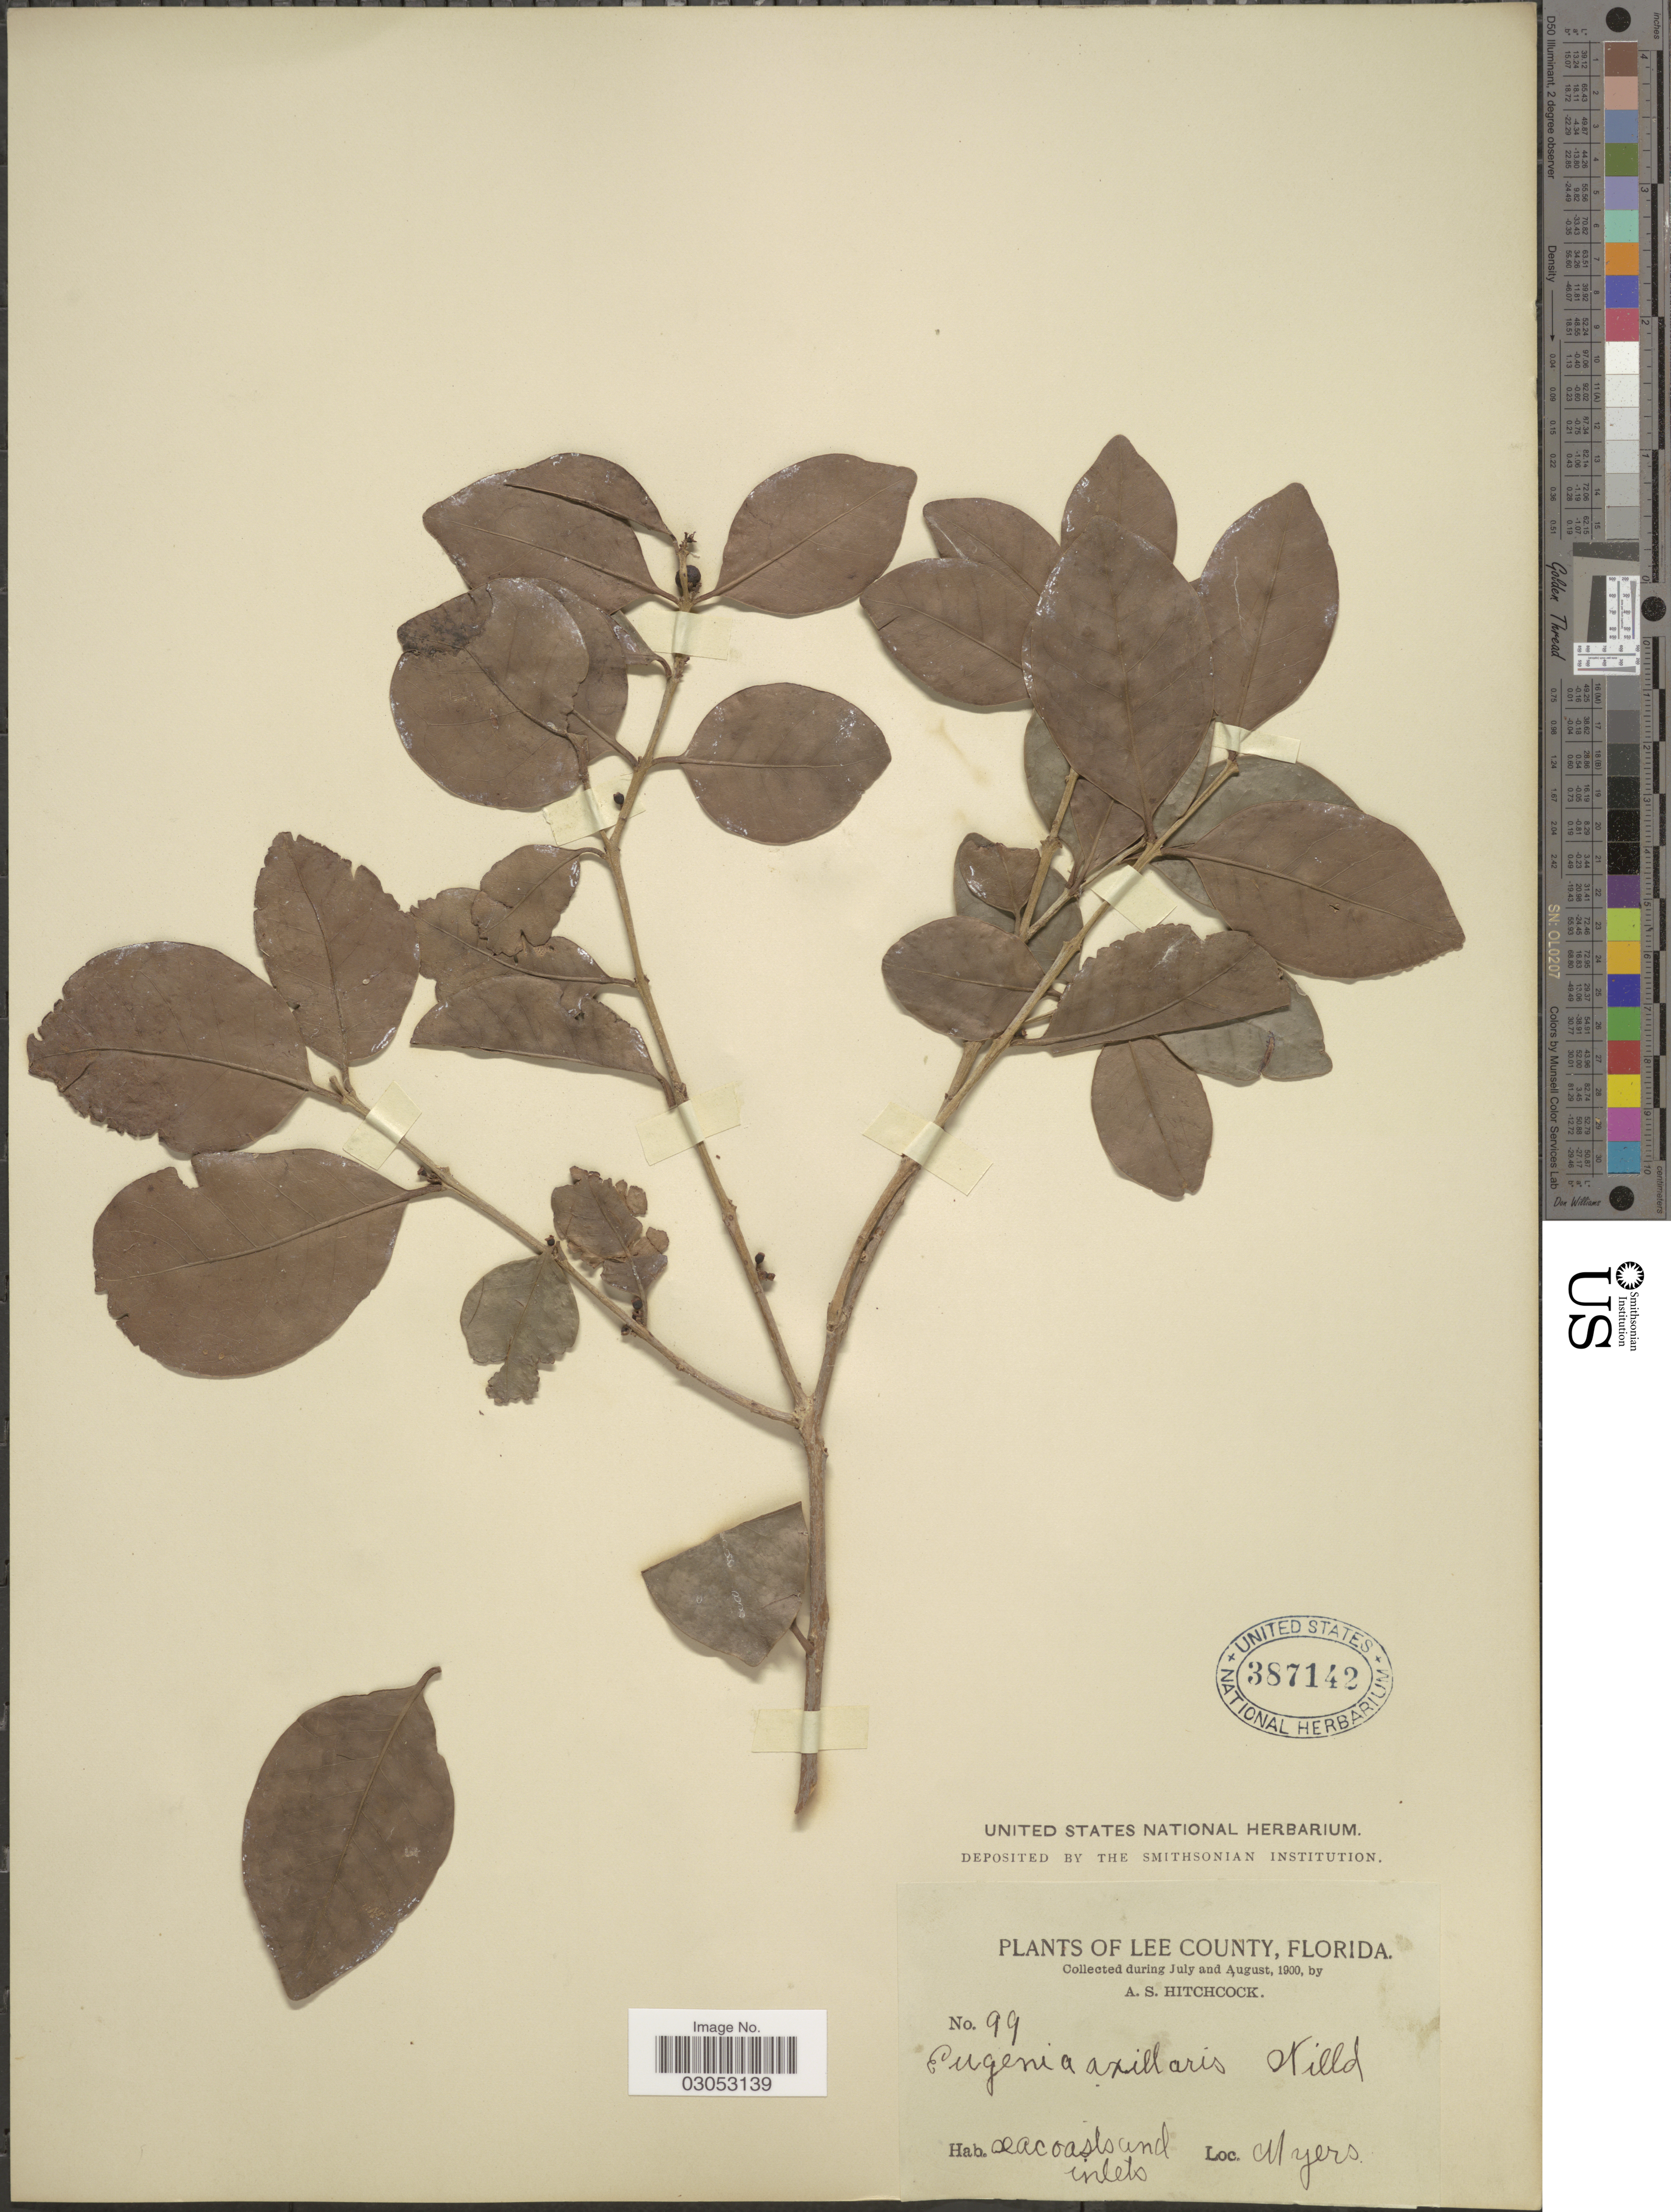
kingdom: Plantae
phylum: Tracheophyta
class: Magnoliopsida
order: Myrtales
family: Myrtaceae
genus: Eugenia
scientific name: Eugenia axillaris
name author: (Sw.) Willd.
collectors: A. S. Hitchcock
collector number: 99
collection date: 1900-07/1900-08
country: United States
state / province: Florida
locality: Lee County, Myers.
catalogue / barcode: US 387142